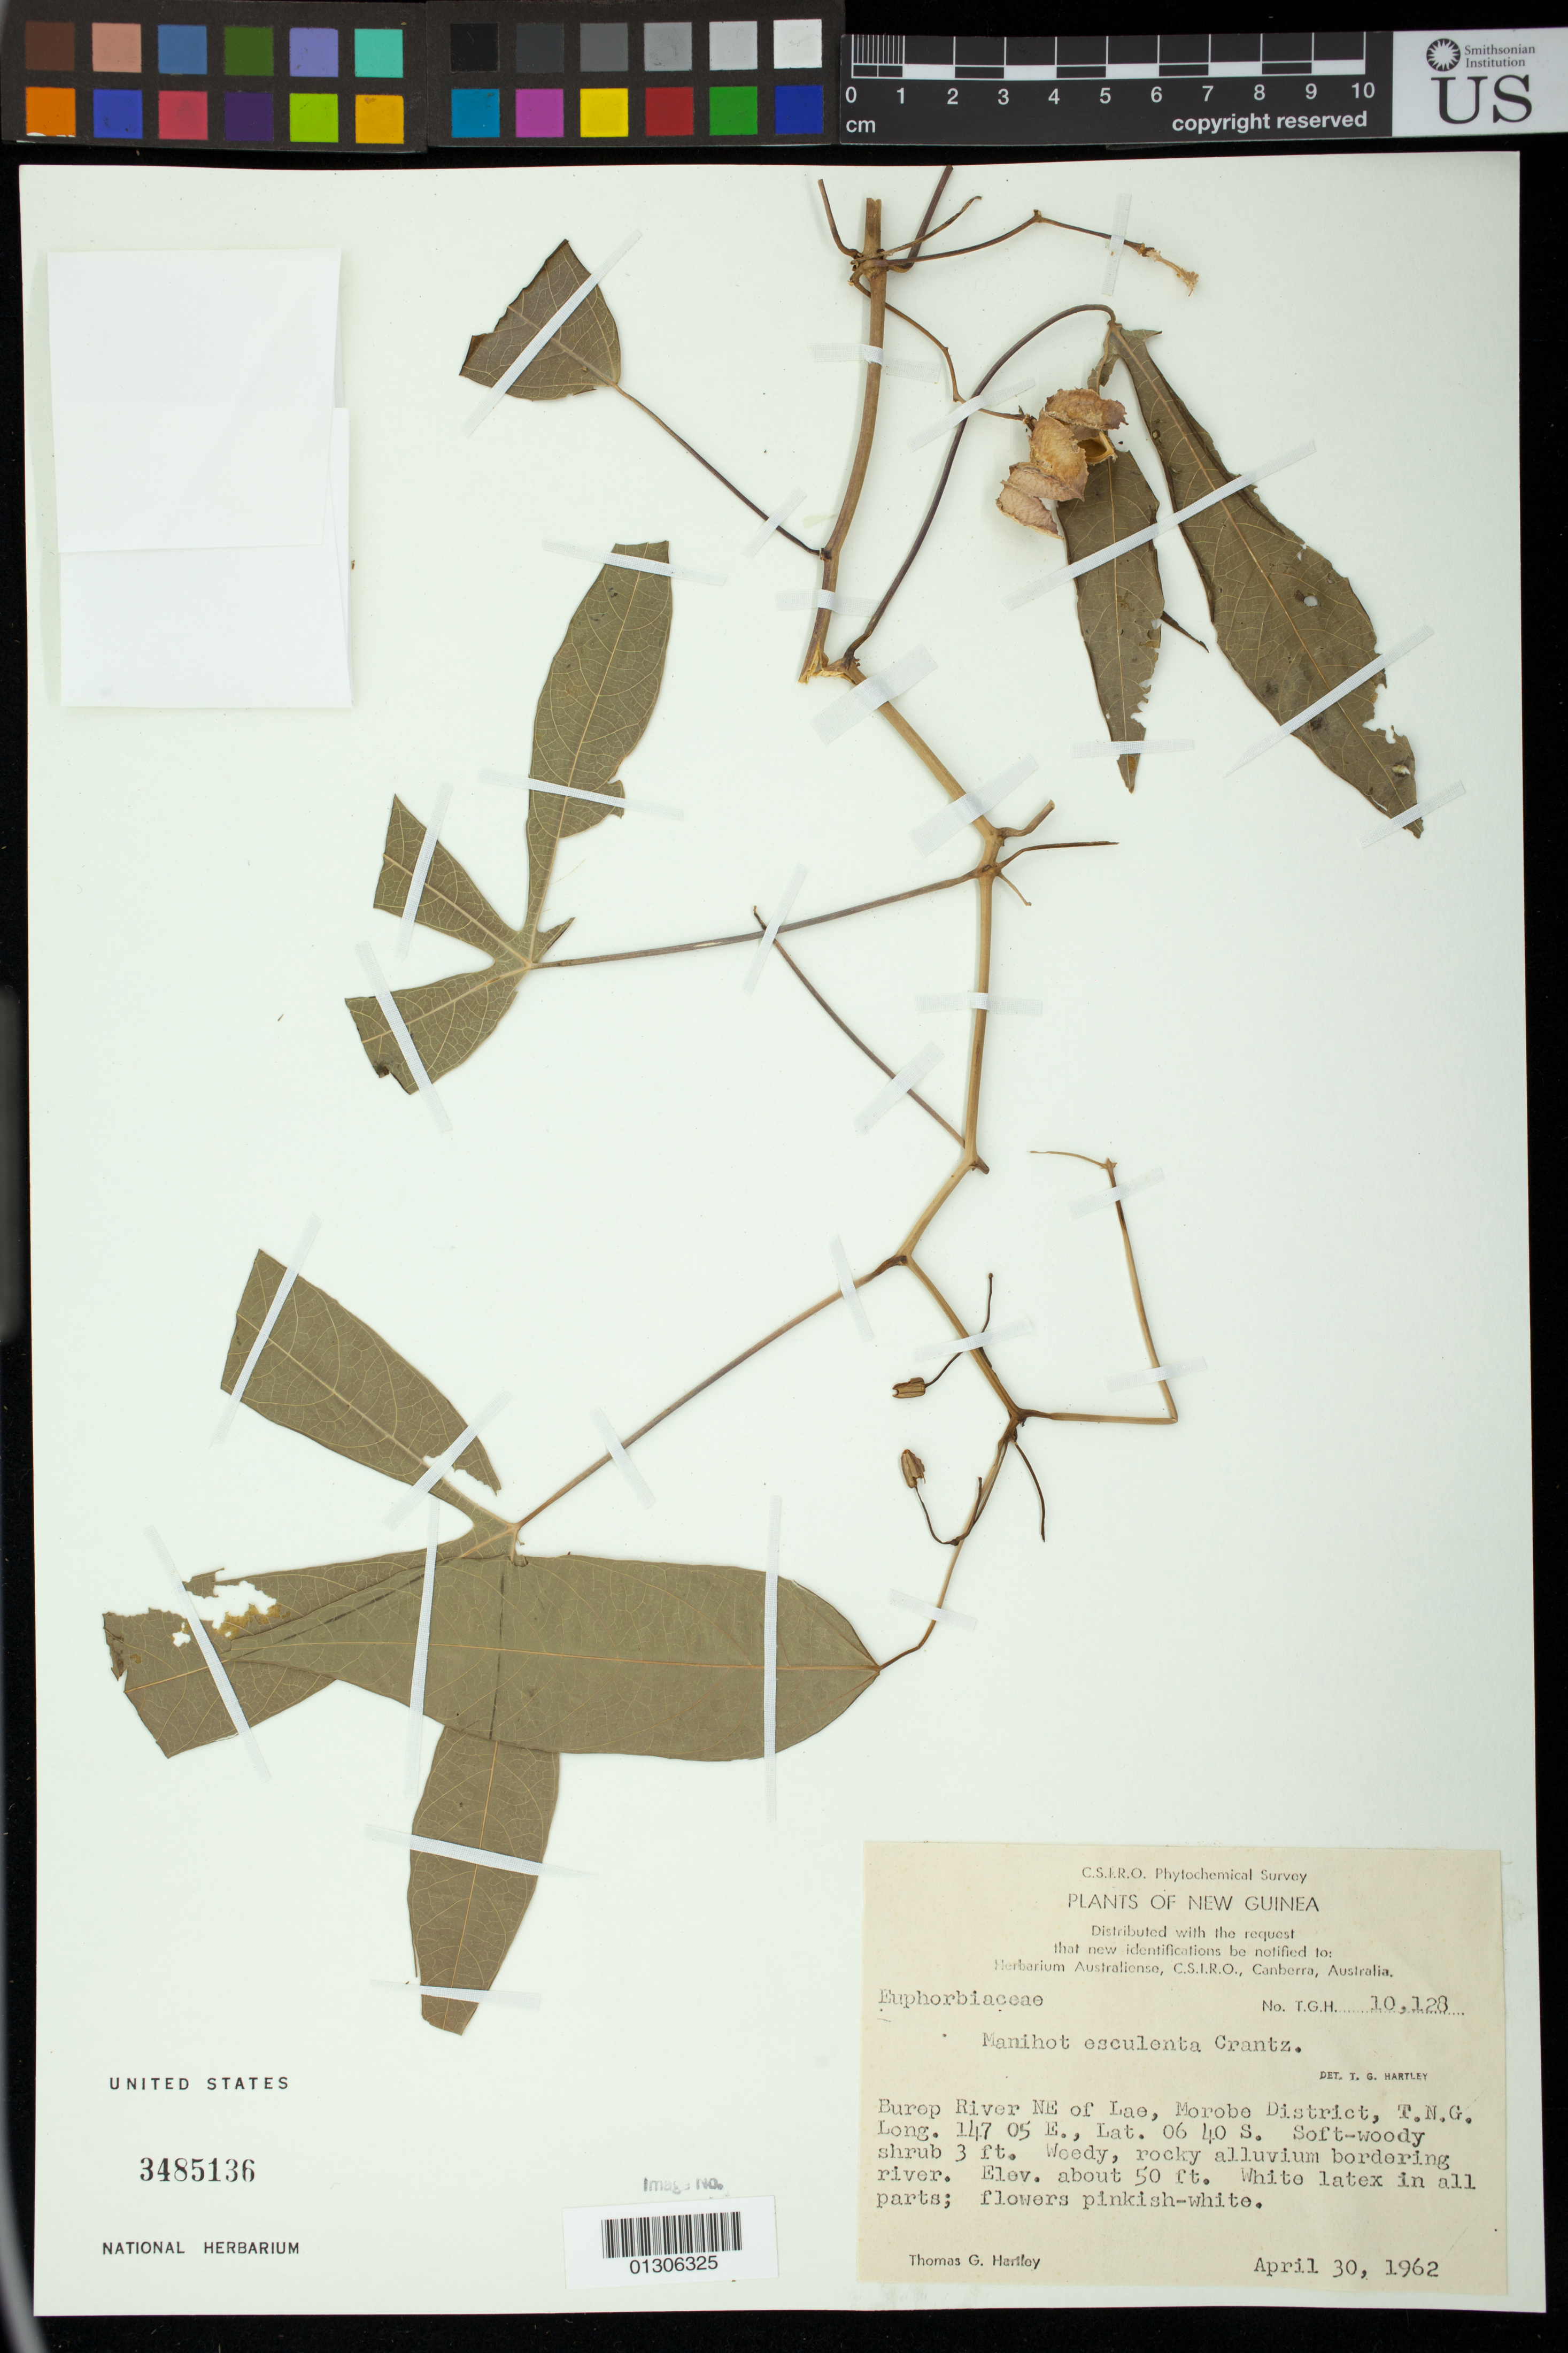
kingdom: Plantae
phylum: Tracheophyta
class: Magnoliopsida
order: Malpighiales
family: Euphorbiaceae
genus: Manihot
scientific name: Manihot esculenta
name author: Crantz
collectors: T. G. Hartley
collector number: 10128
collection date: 1962-04-30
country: Papua New Guinea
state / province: Morobe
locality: Burep River NE of Lae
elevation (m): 15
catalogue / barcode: US 3485136